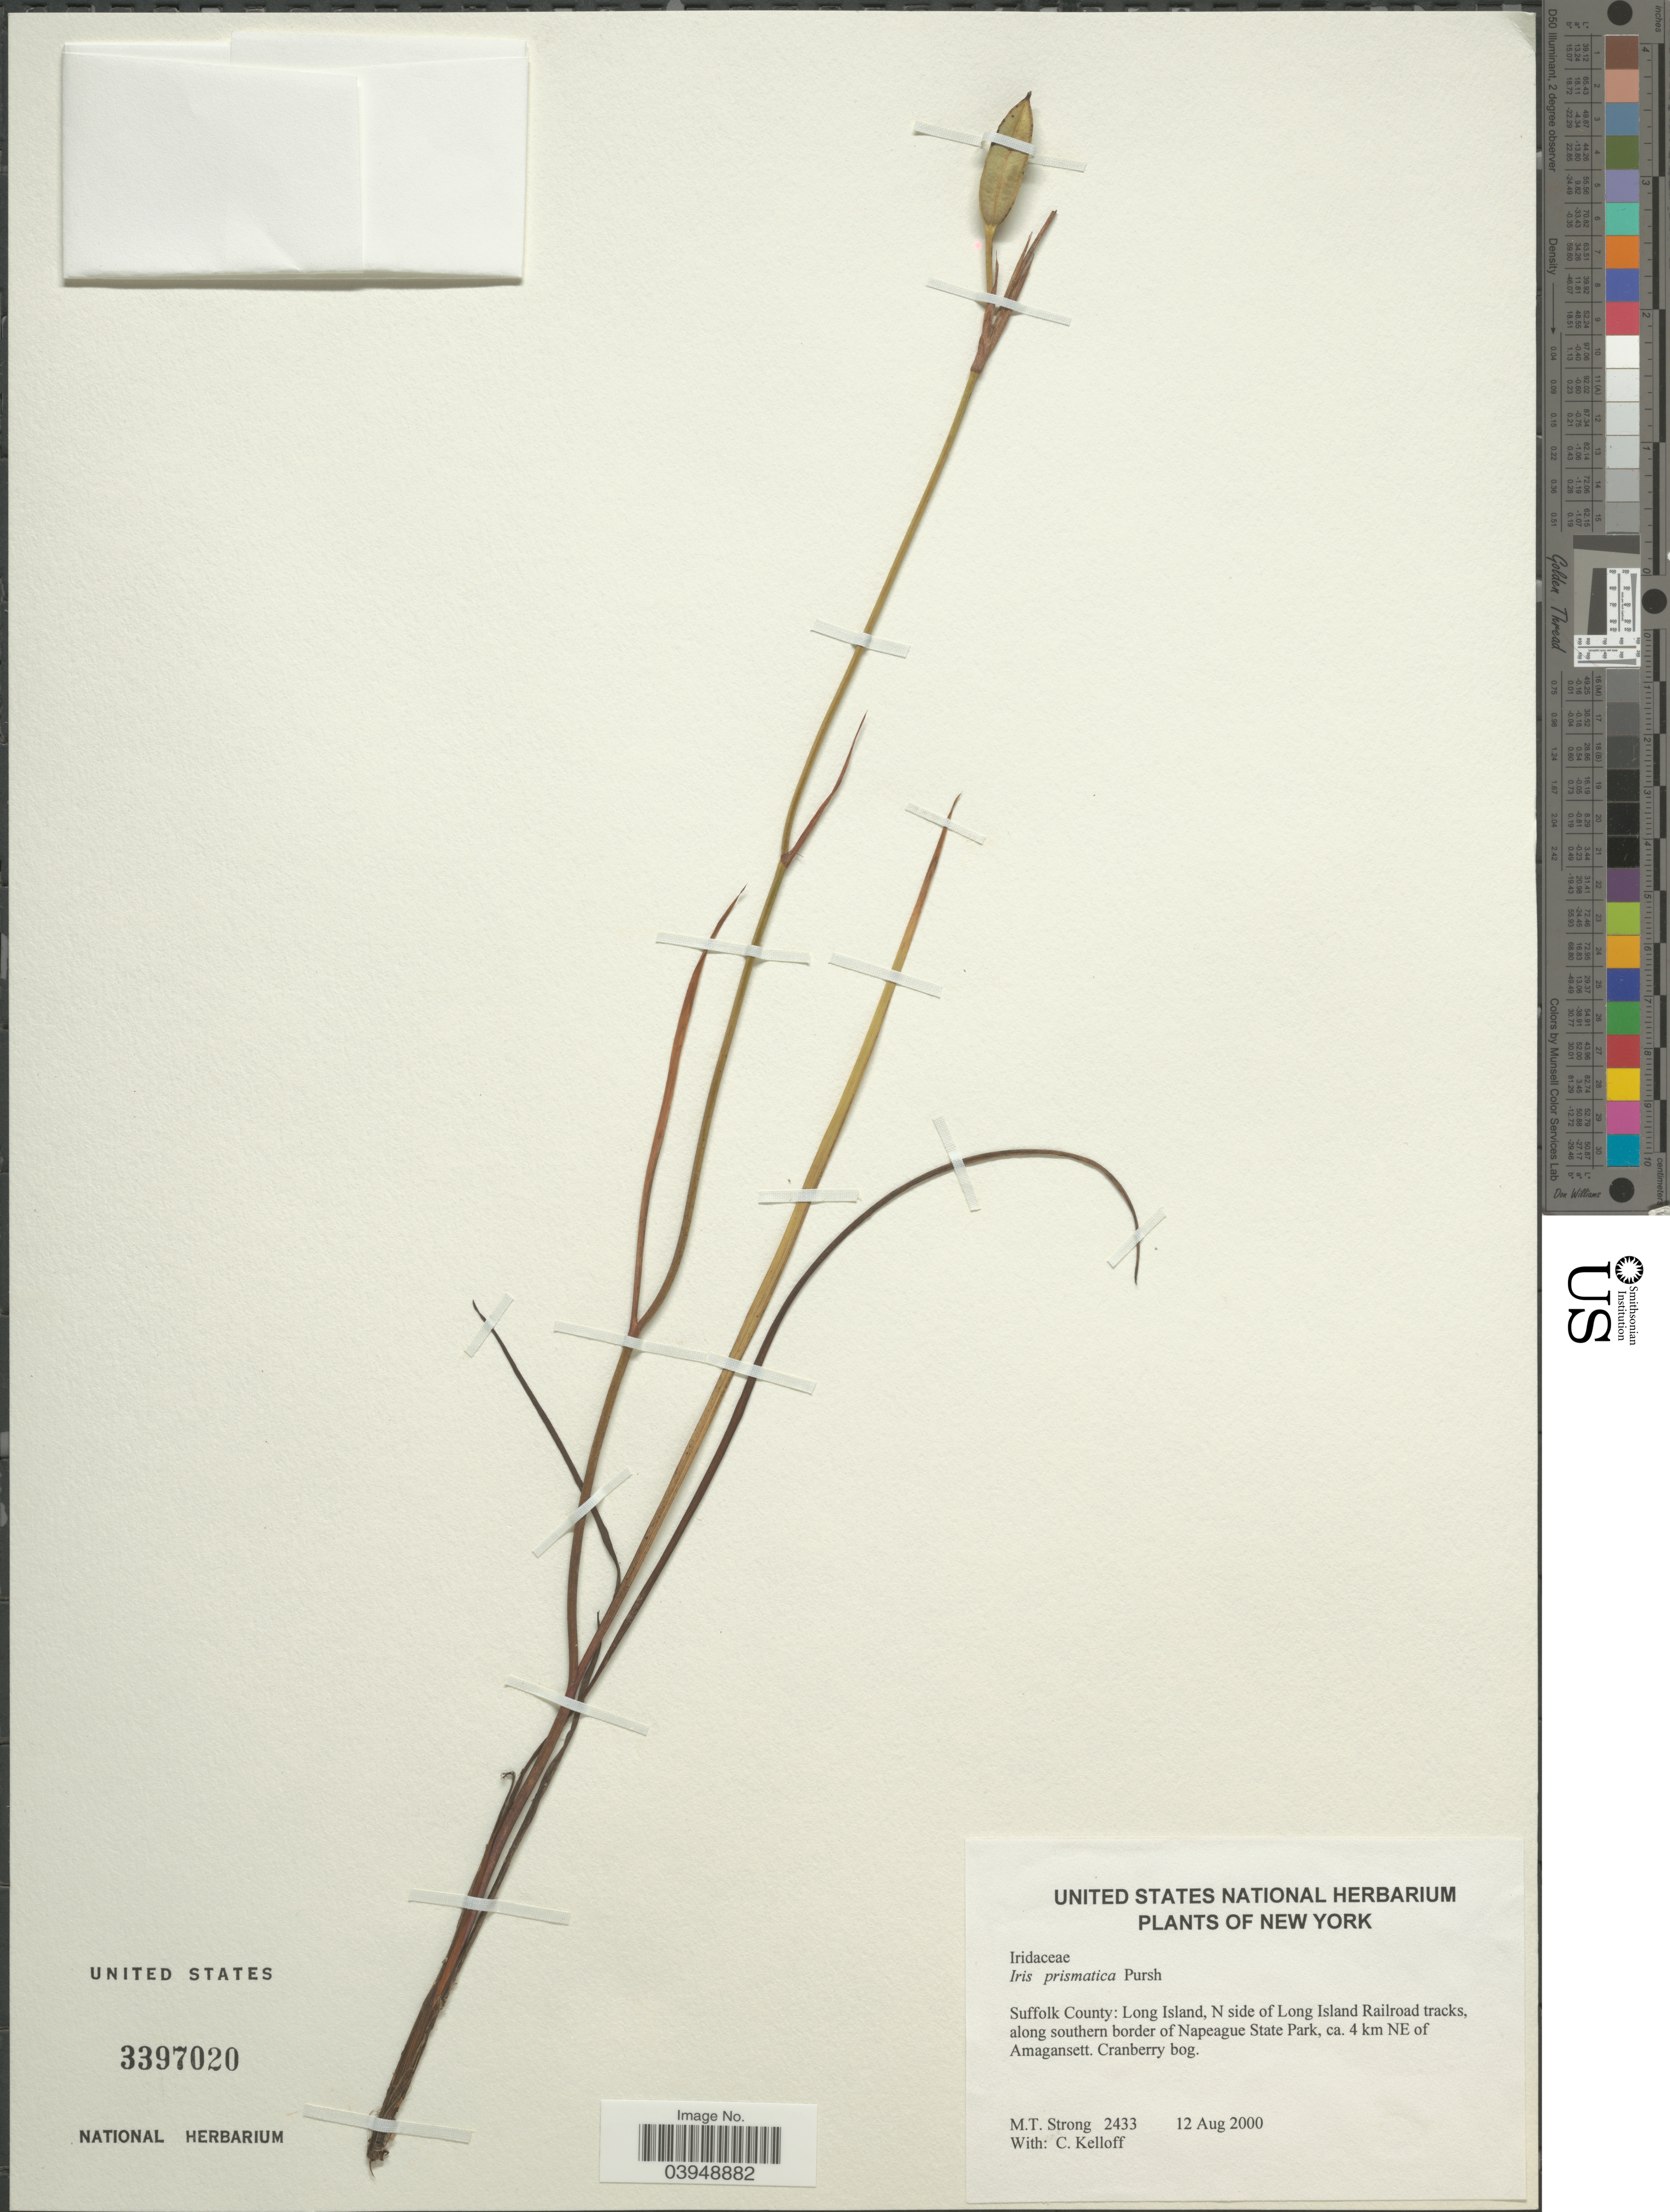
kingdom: Plantae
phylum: Tracheophyta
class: Liliopsida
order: Asparagales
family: Iridaceae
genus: Iris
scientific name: Iris prismatica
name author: Pursh ex Ker Gawl.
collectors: M. T. Strong & C. L. Kelloff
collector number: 2433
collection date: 2000-08-12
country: United States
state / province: New York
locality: Suffolk County: Long Island, N side of Long Island Railroad tracks, along southern border of Napeague State Park, ca. 4 km NE of Amagansett.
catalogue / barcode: US 3397020